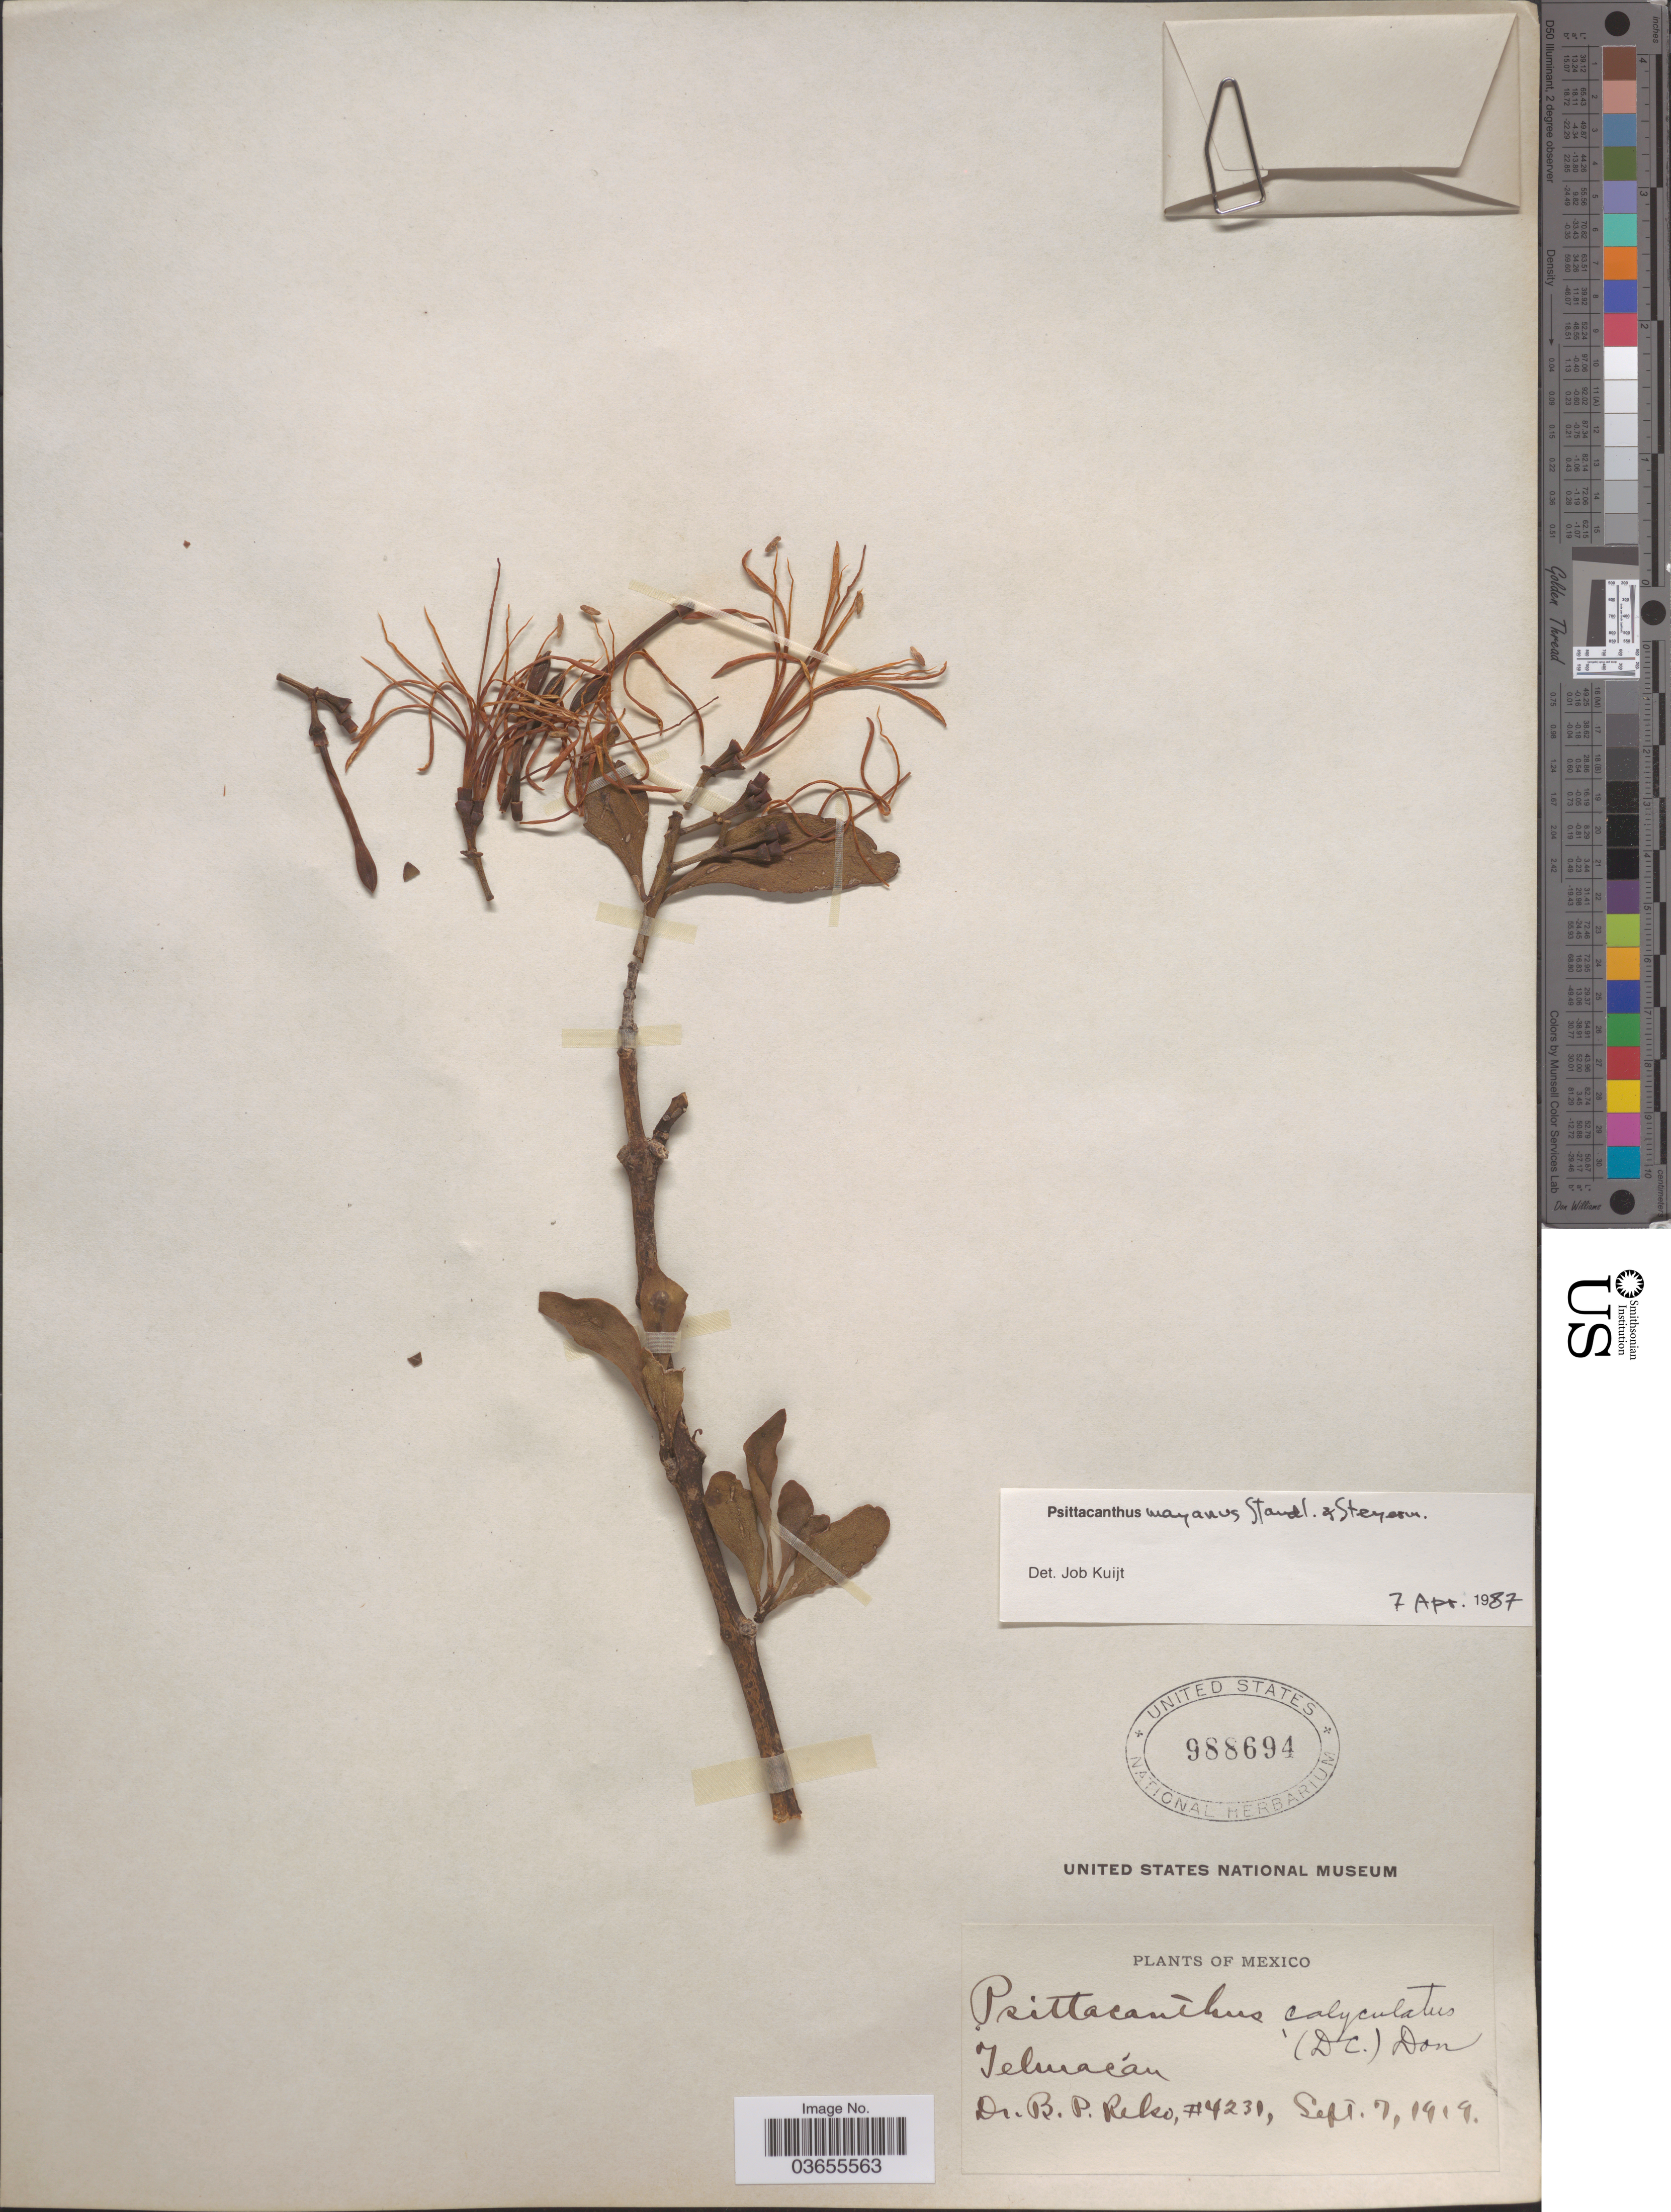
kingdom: Plantae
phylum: Tracheophyta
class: Magnoliopsida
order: Santalales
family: Loranthaceae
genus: Psittacanthus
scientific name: Psittacanthus mayanus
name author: Standl. & Steyerm.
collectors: B. P. Reko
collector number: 4231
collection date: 1919-09-07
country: Mexico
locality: Tehuacán.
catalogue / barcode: US 988694